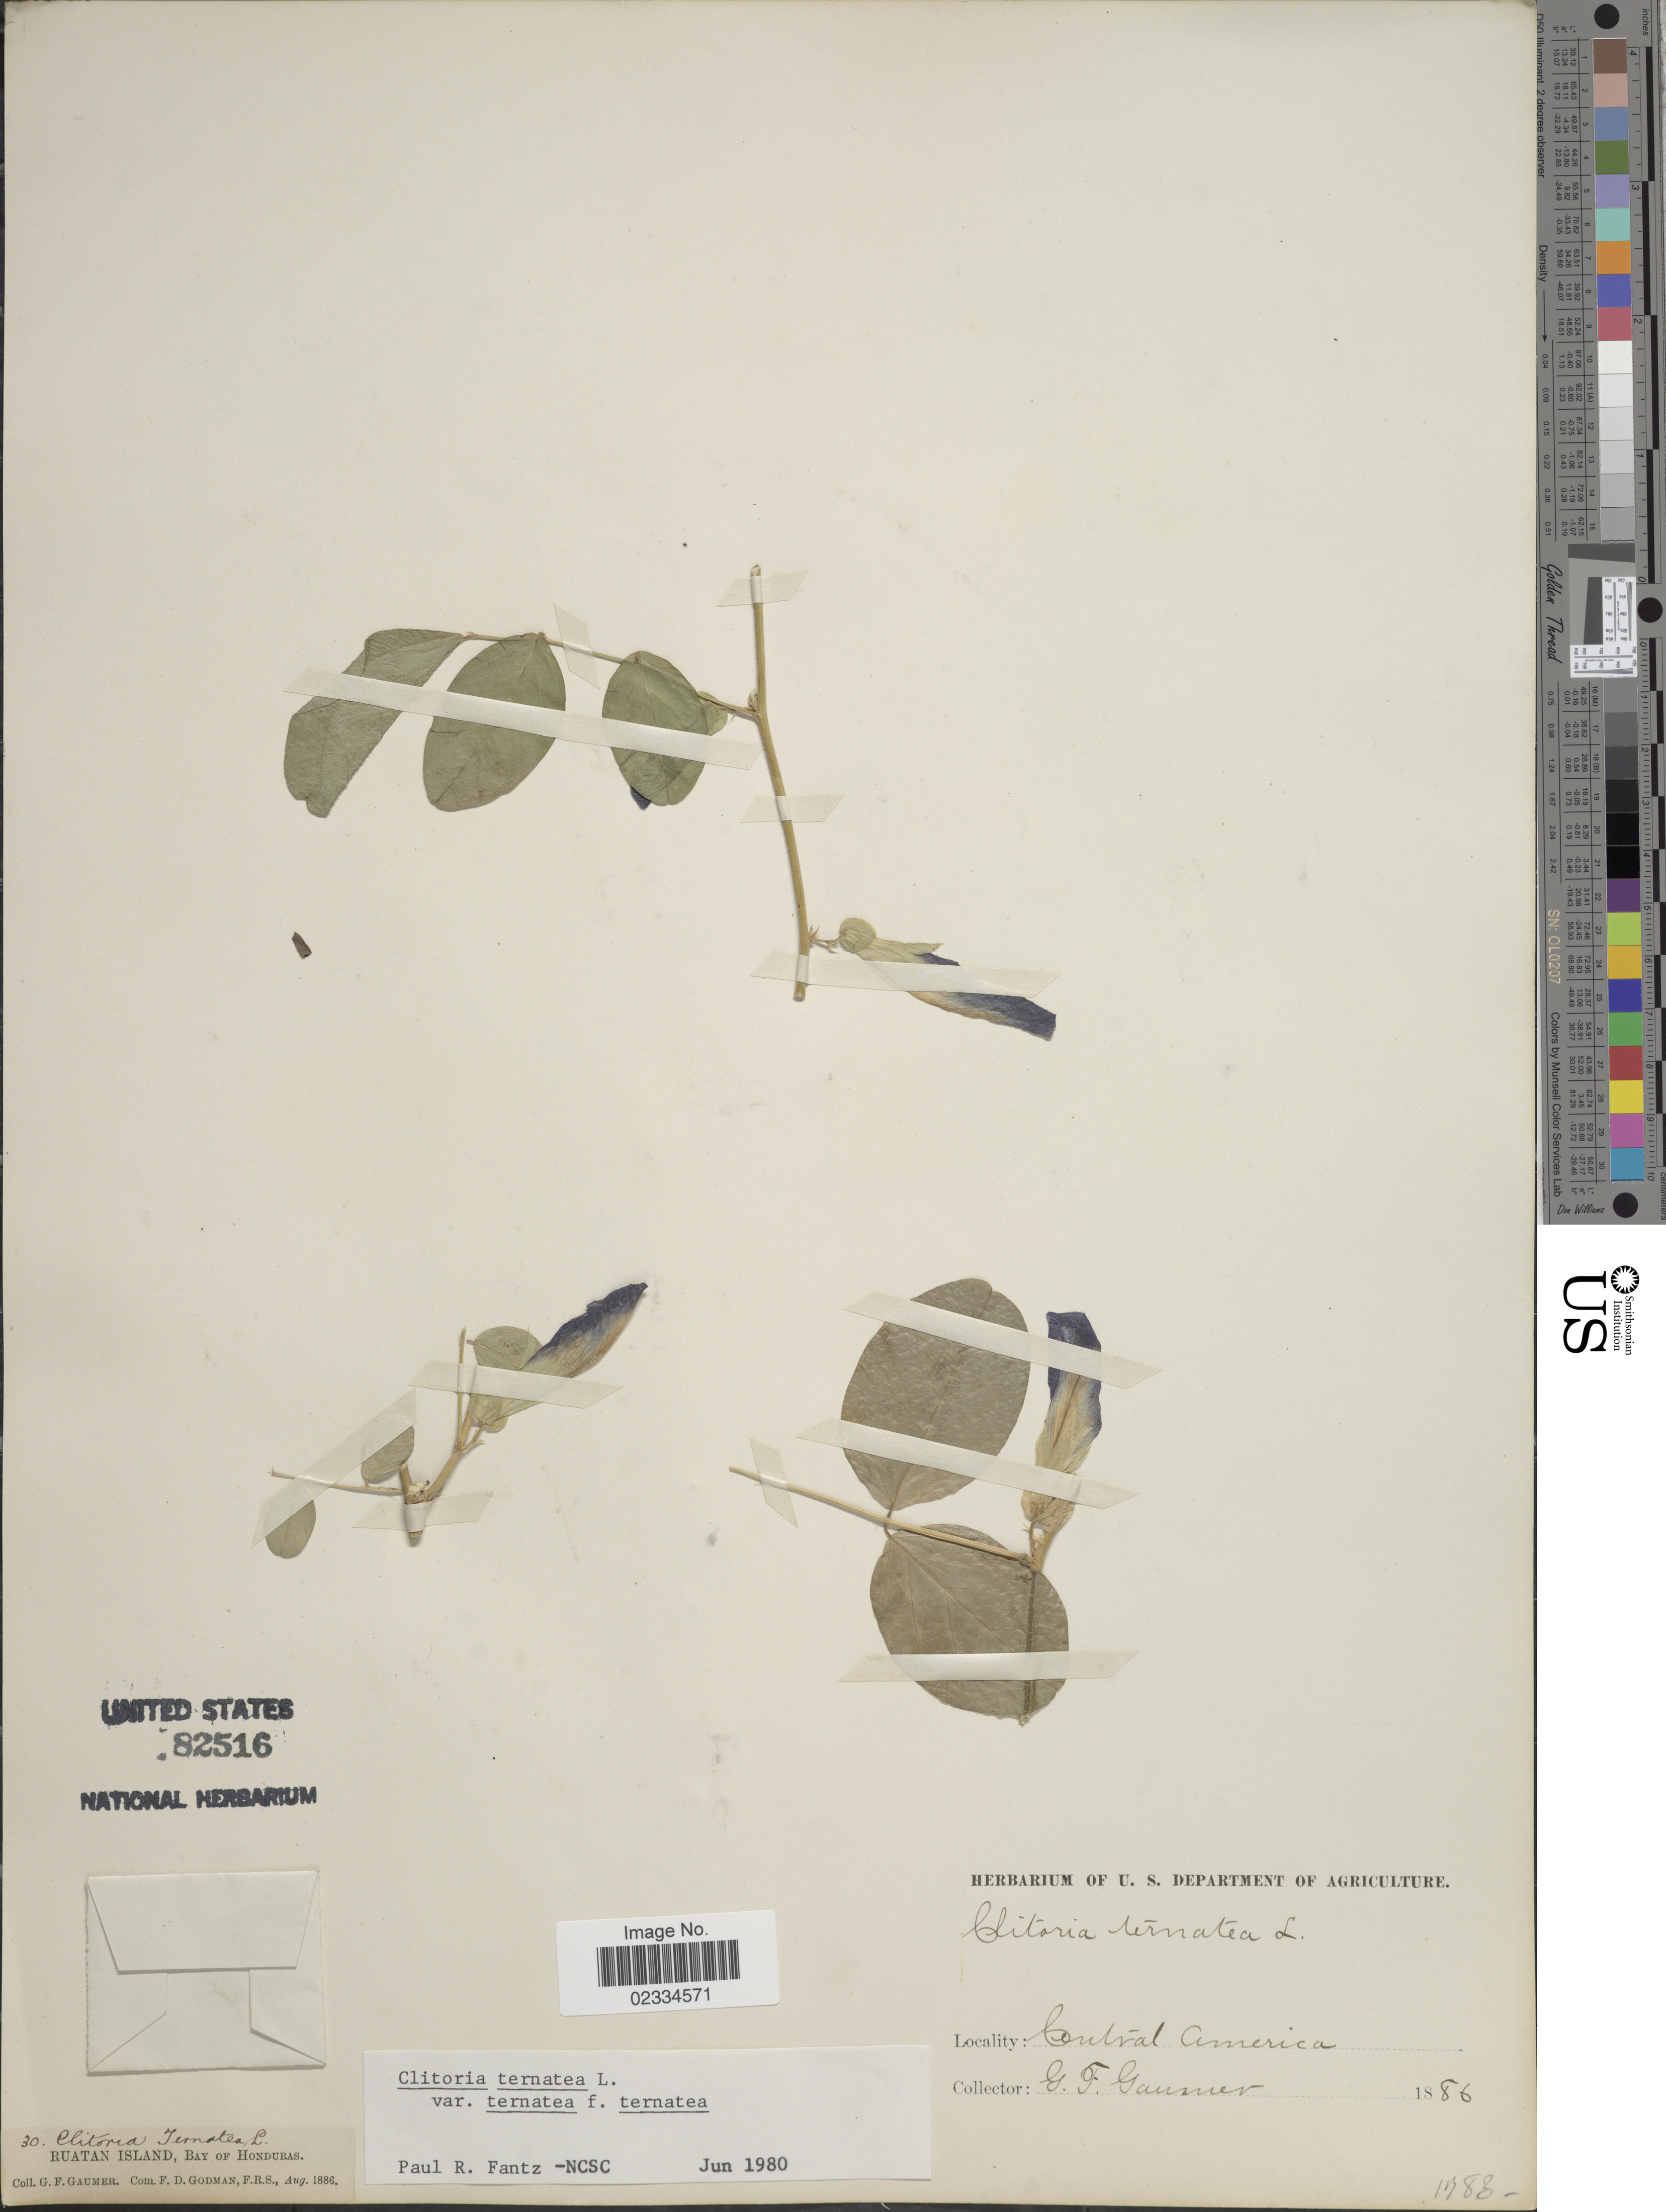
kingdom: Plantae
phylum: Tracheophyta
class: Magnoliopsida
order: Fabales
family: Fabaceae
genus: Clitoria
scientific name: Clitoria ternatea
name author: L.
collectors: G. F. Gaumer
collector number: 30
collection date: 1886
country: Honduras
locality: Central America, Ruatan Island, Bay of Honduras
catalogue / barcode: US 82516